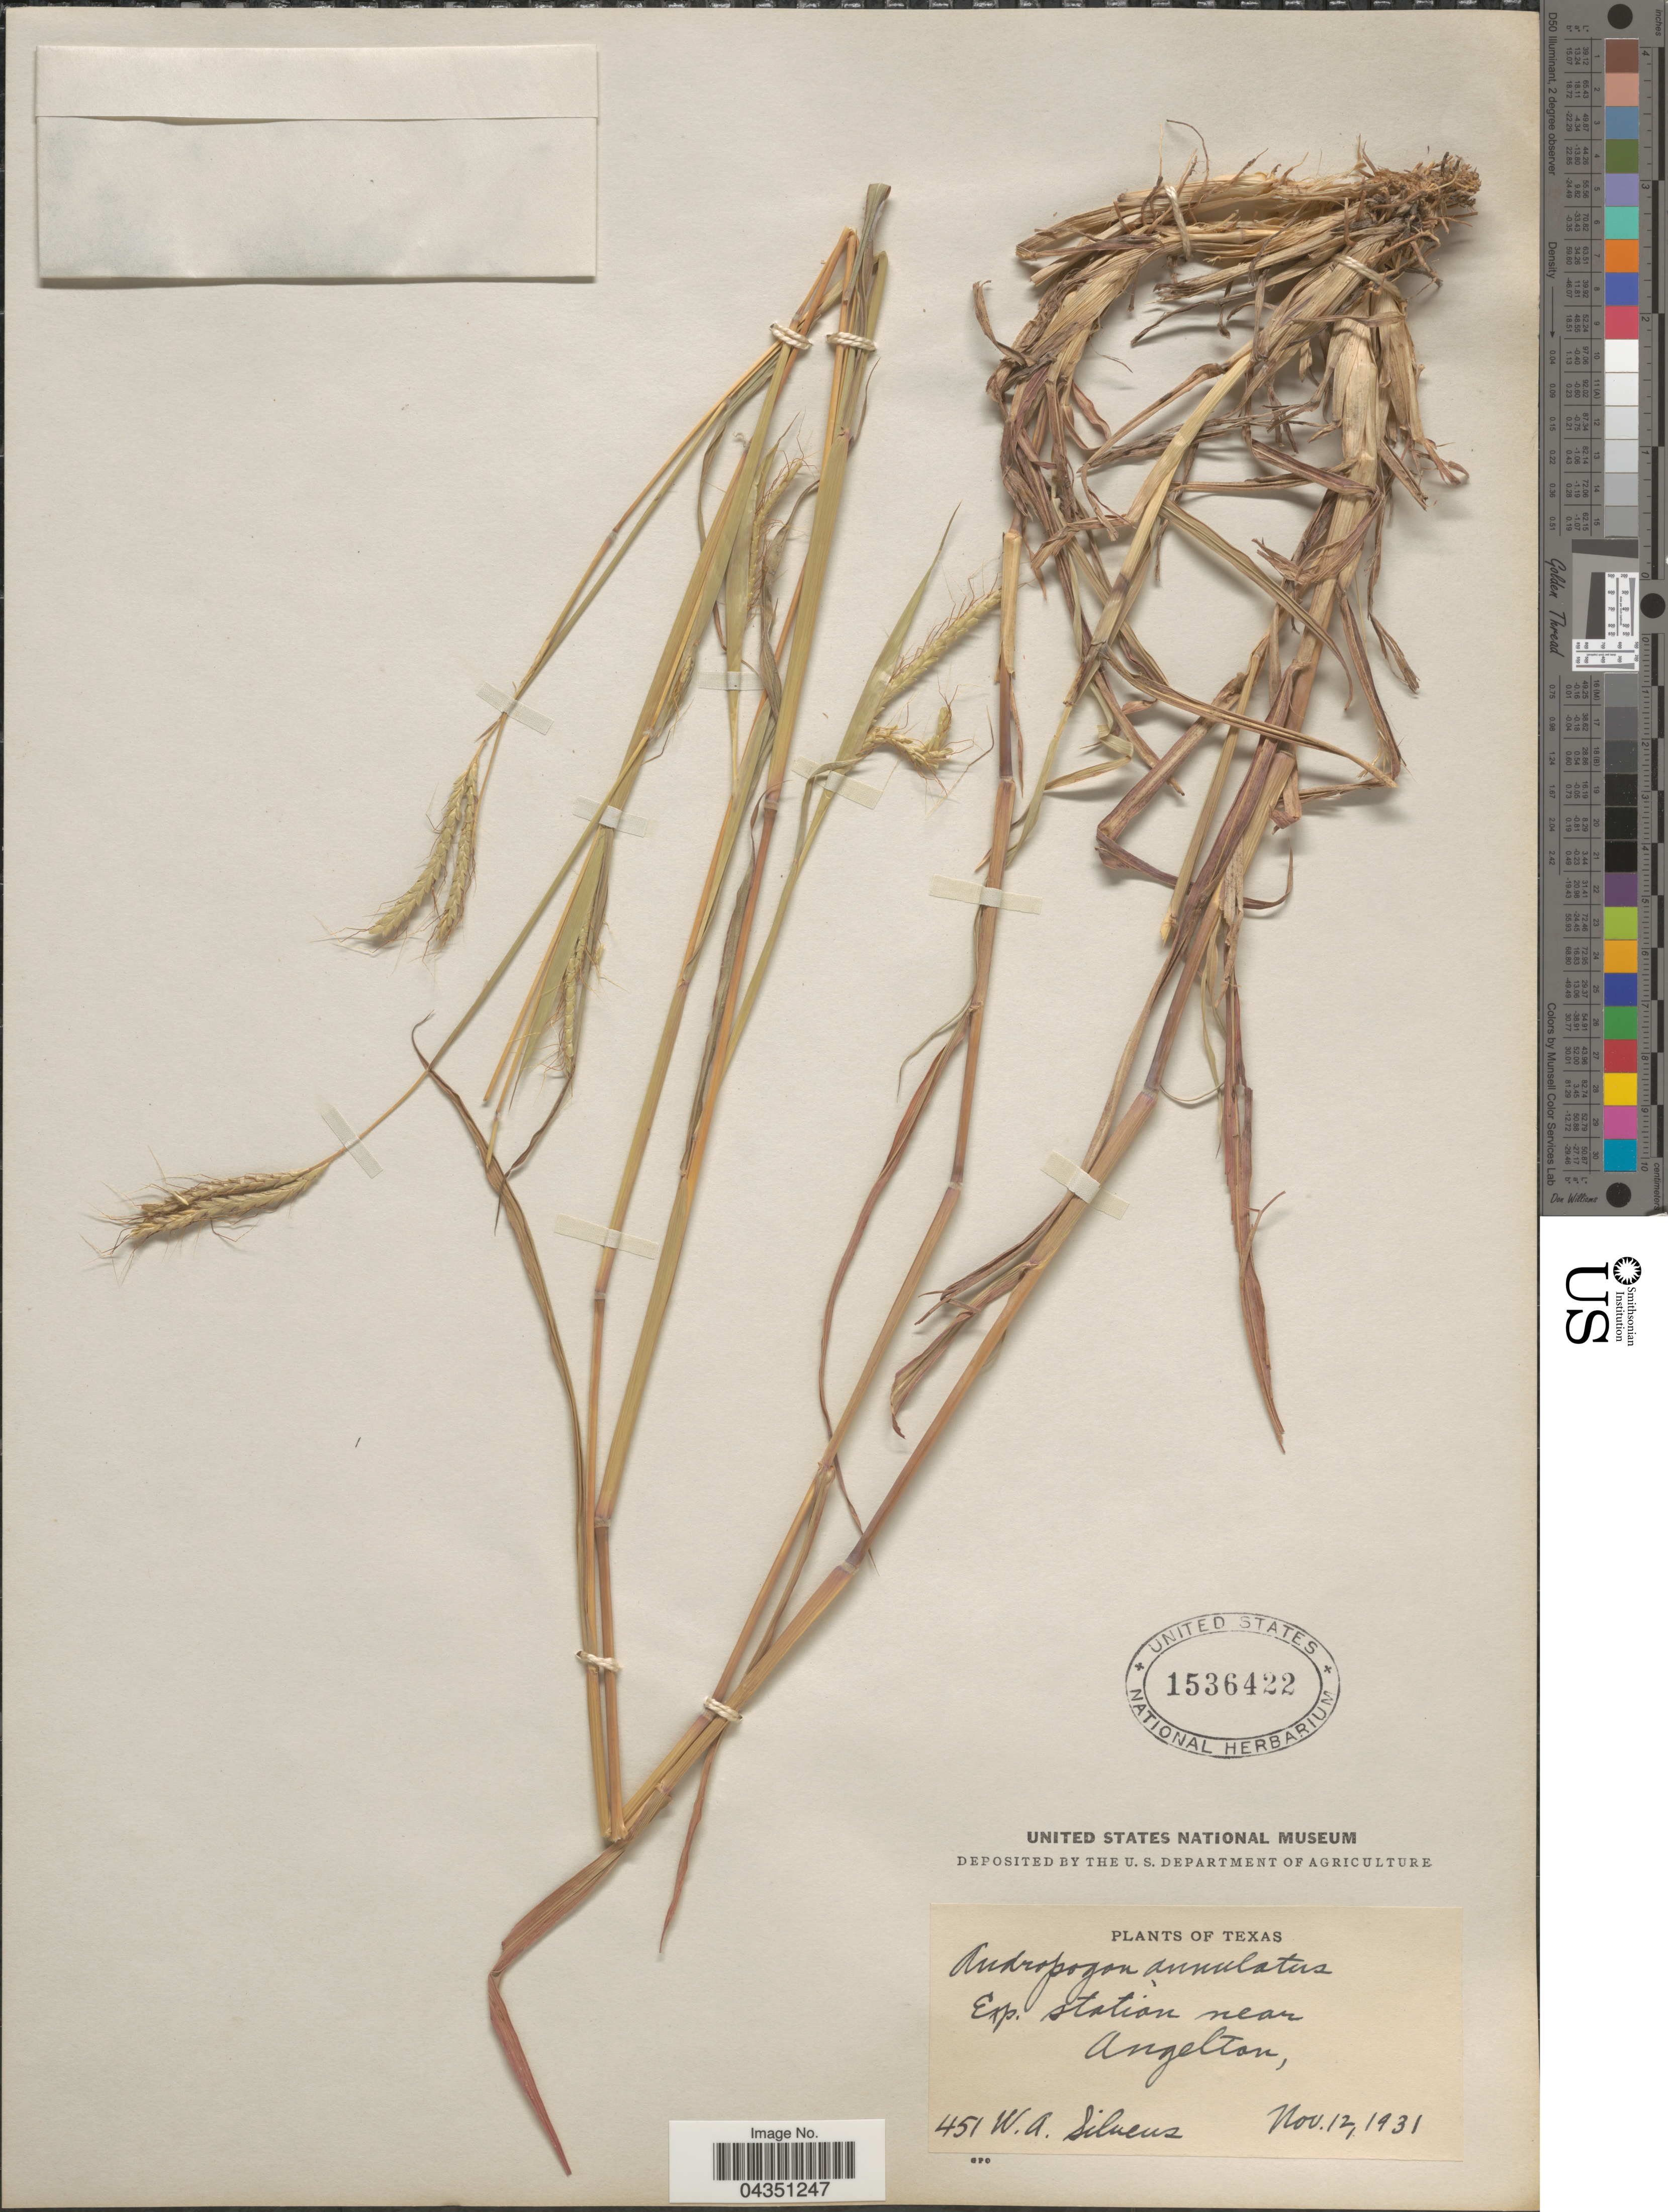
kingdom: Plantae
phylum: Tracheophyta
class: Liliopsida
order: Poales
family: Poaceae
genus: Dichanthium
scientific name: Dichanthium aristatum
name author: (Poir.) C.E. Hubb.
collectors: W. Silveus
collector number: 451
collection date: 1931-11-12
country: United States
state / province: Texas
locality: Exp. station near Angelton.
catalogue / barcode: US 1536422